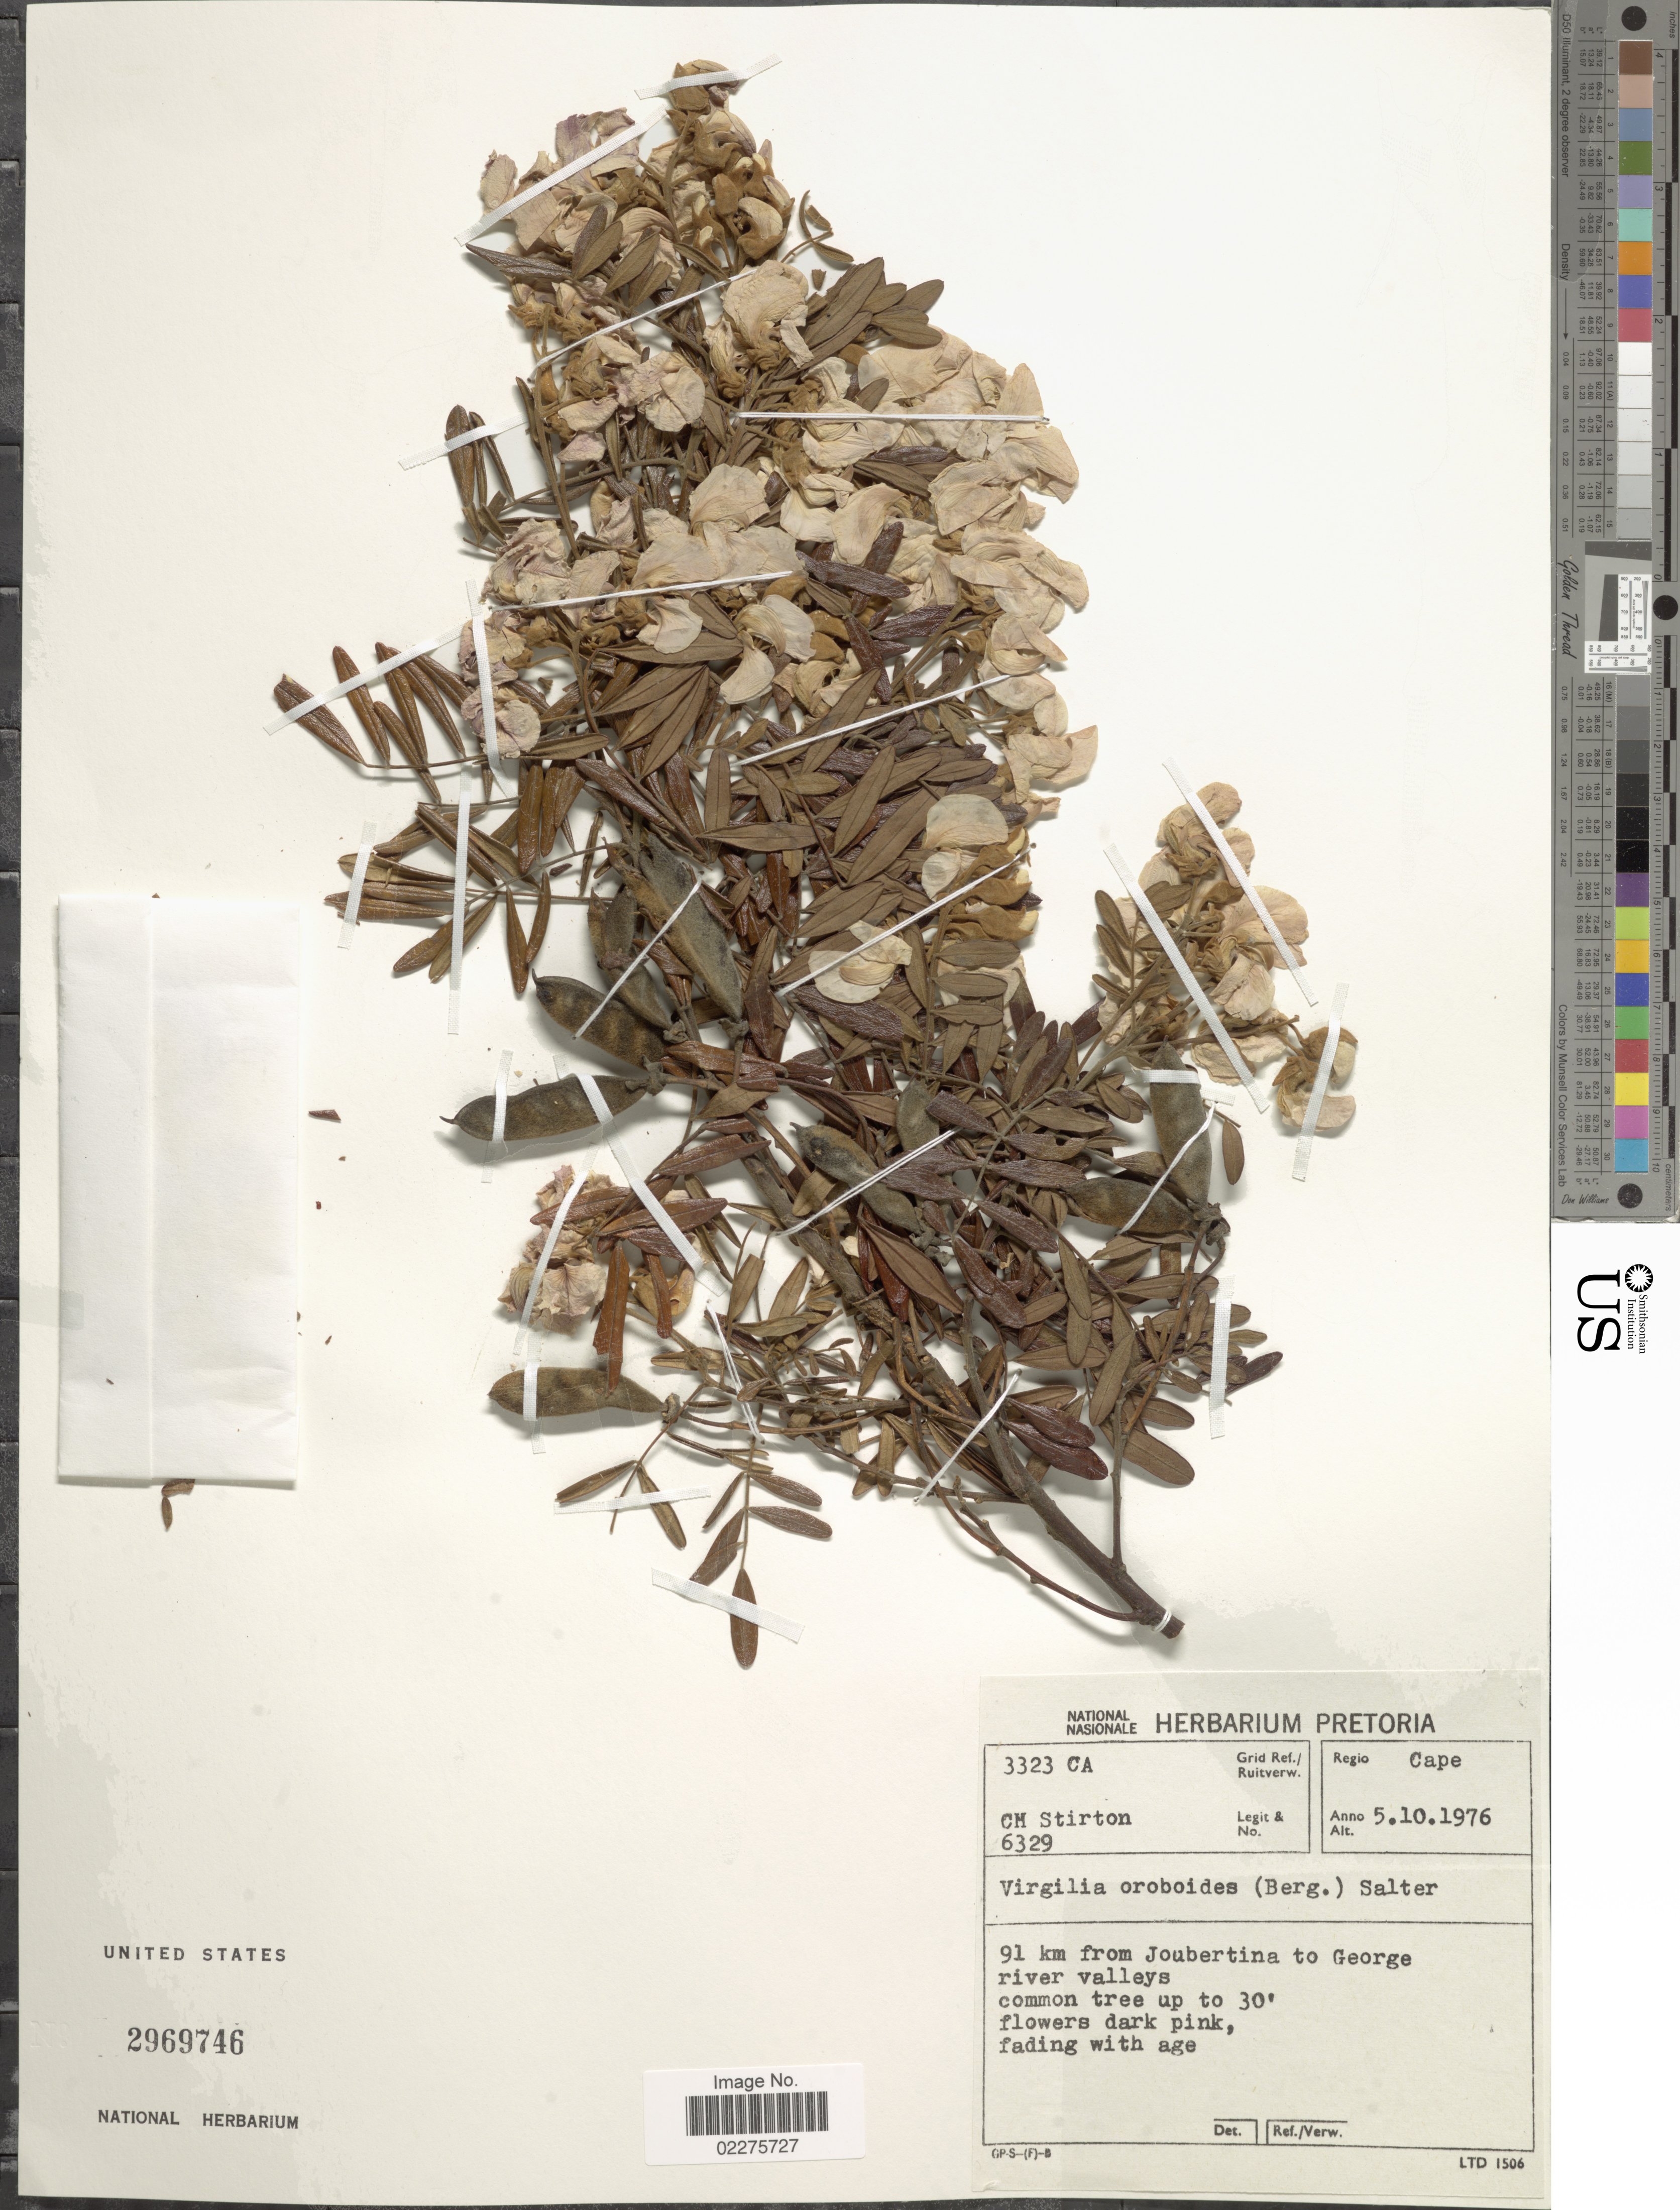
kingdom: Plantae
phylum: Tracheophyta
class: Magnoliopsida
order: Fabales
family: Fabaceae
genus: Virgilia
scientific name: Virgilia oroboides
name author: (Bergius) T.M. Salter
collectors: C. H. Stirton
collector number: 6329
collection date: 1976-10-05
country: South Africa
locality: Regio Cape. 91 km from Joubertina to George river valleys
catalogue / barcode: US 2969746